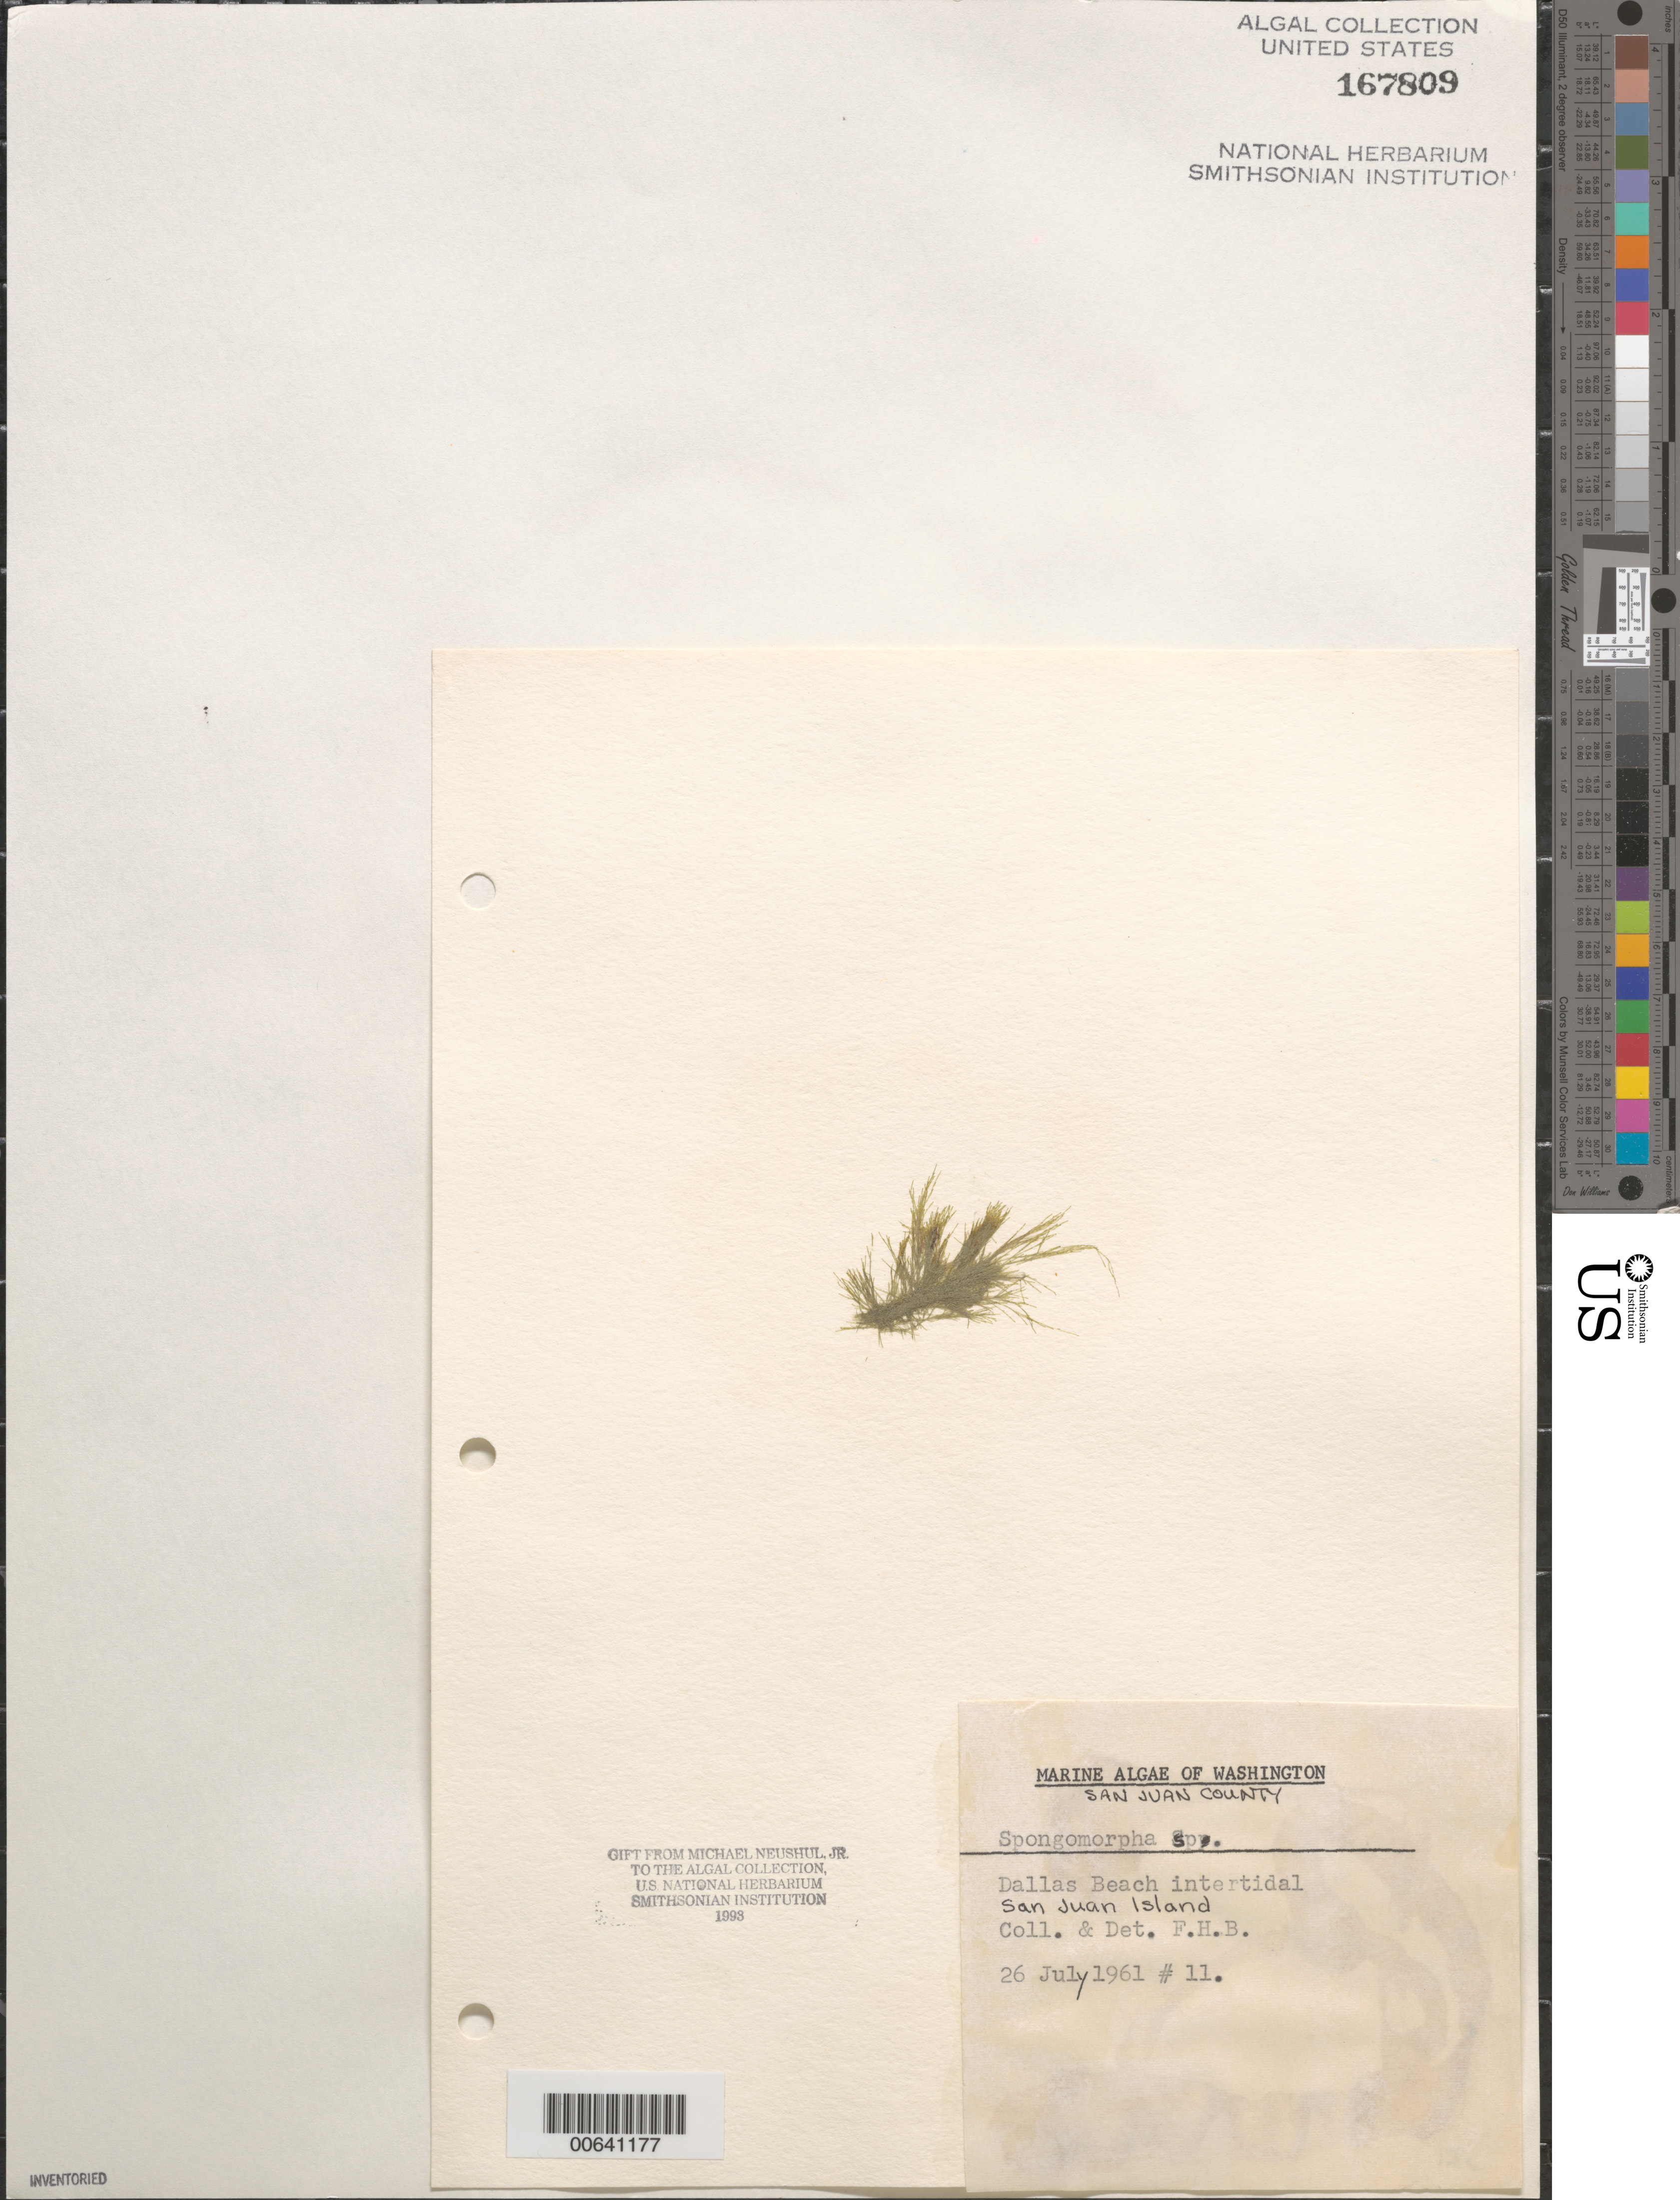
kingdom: Plantae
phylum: Chlorophyta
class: Ulvophyceae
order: Ulotrichales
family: Ulotrichaceae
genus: Spongomorpha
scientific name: Spongomorpha sp.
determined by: B., F. H.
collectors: F. H. B.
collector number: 11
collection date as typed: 26 Jul 1961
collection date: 1961-07-26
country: United States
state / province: Washington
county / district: San Juan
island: San Juan Island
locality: Dallas Beach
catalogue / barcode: US 167809